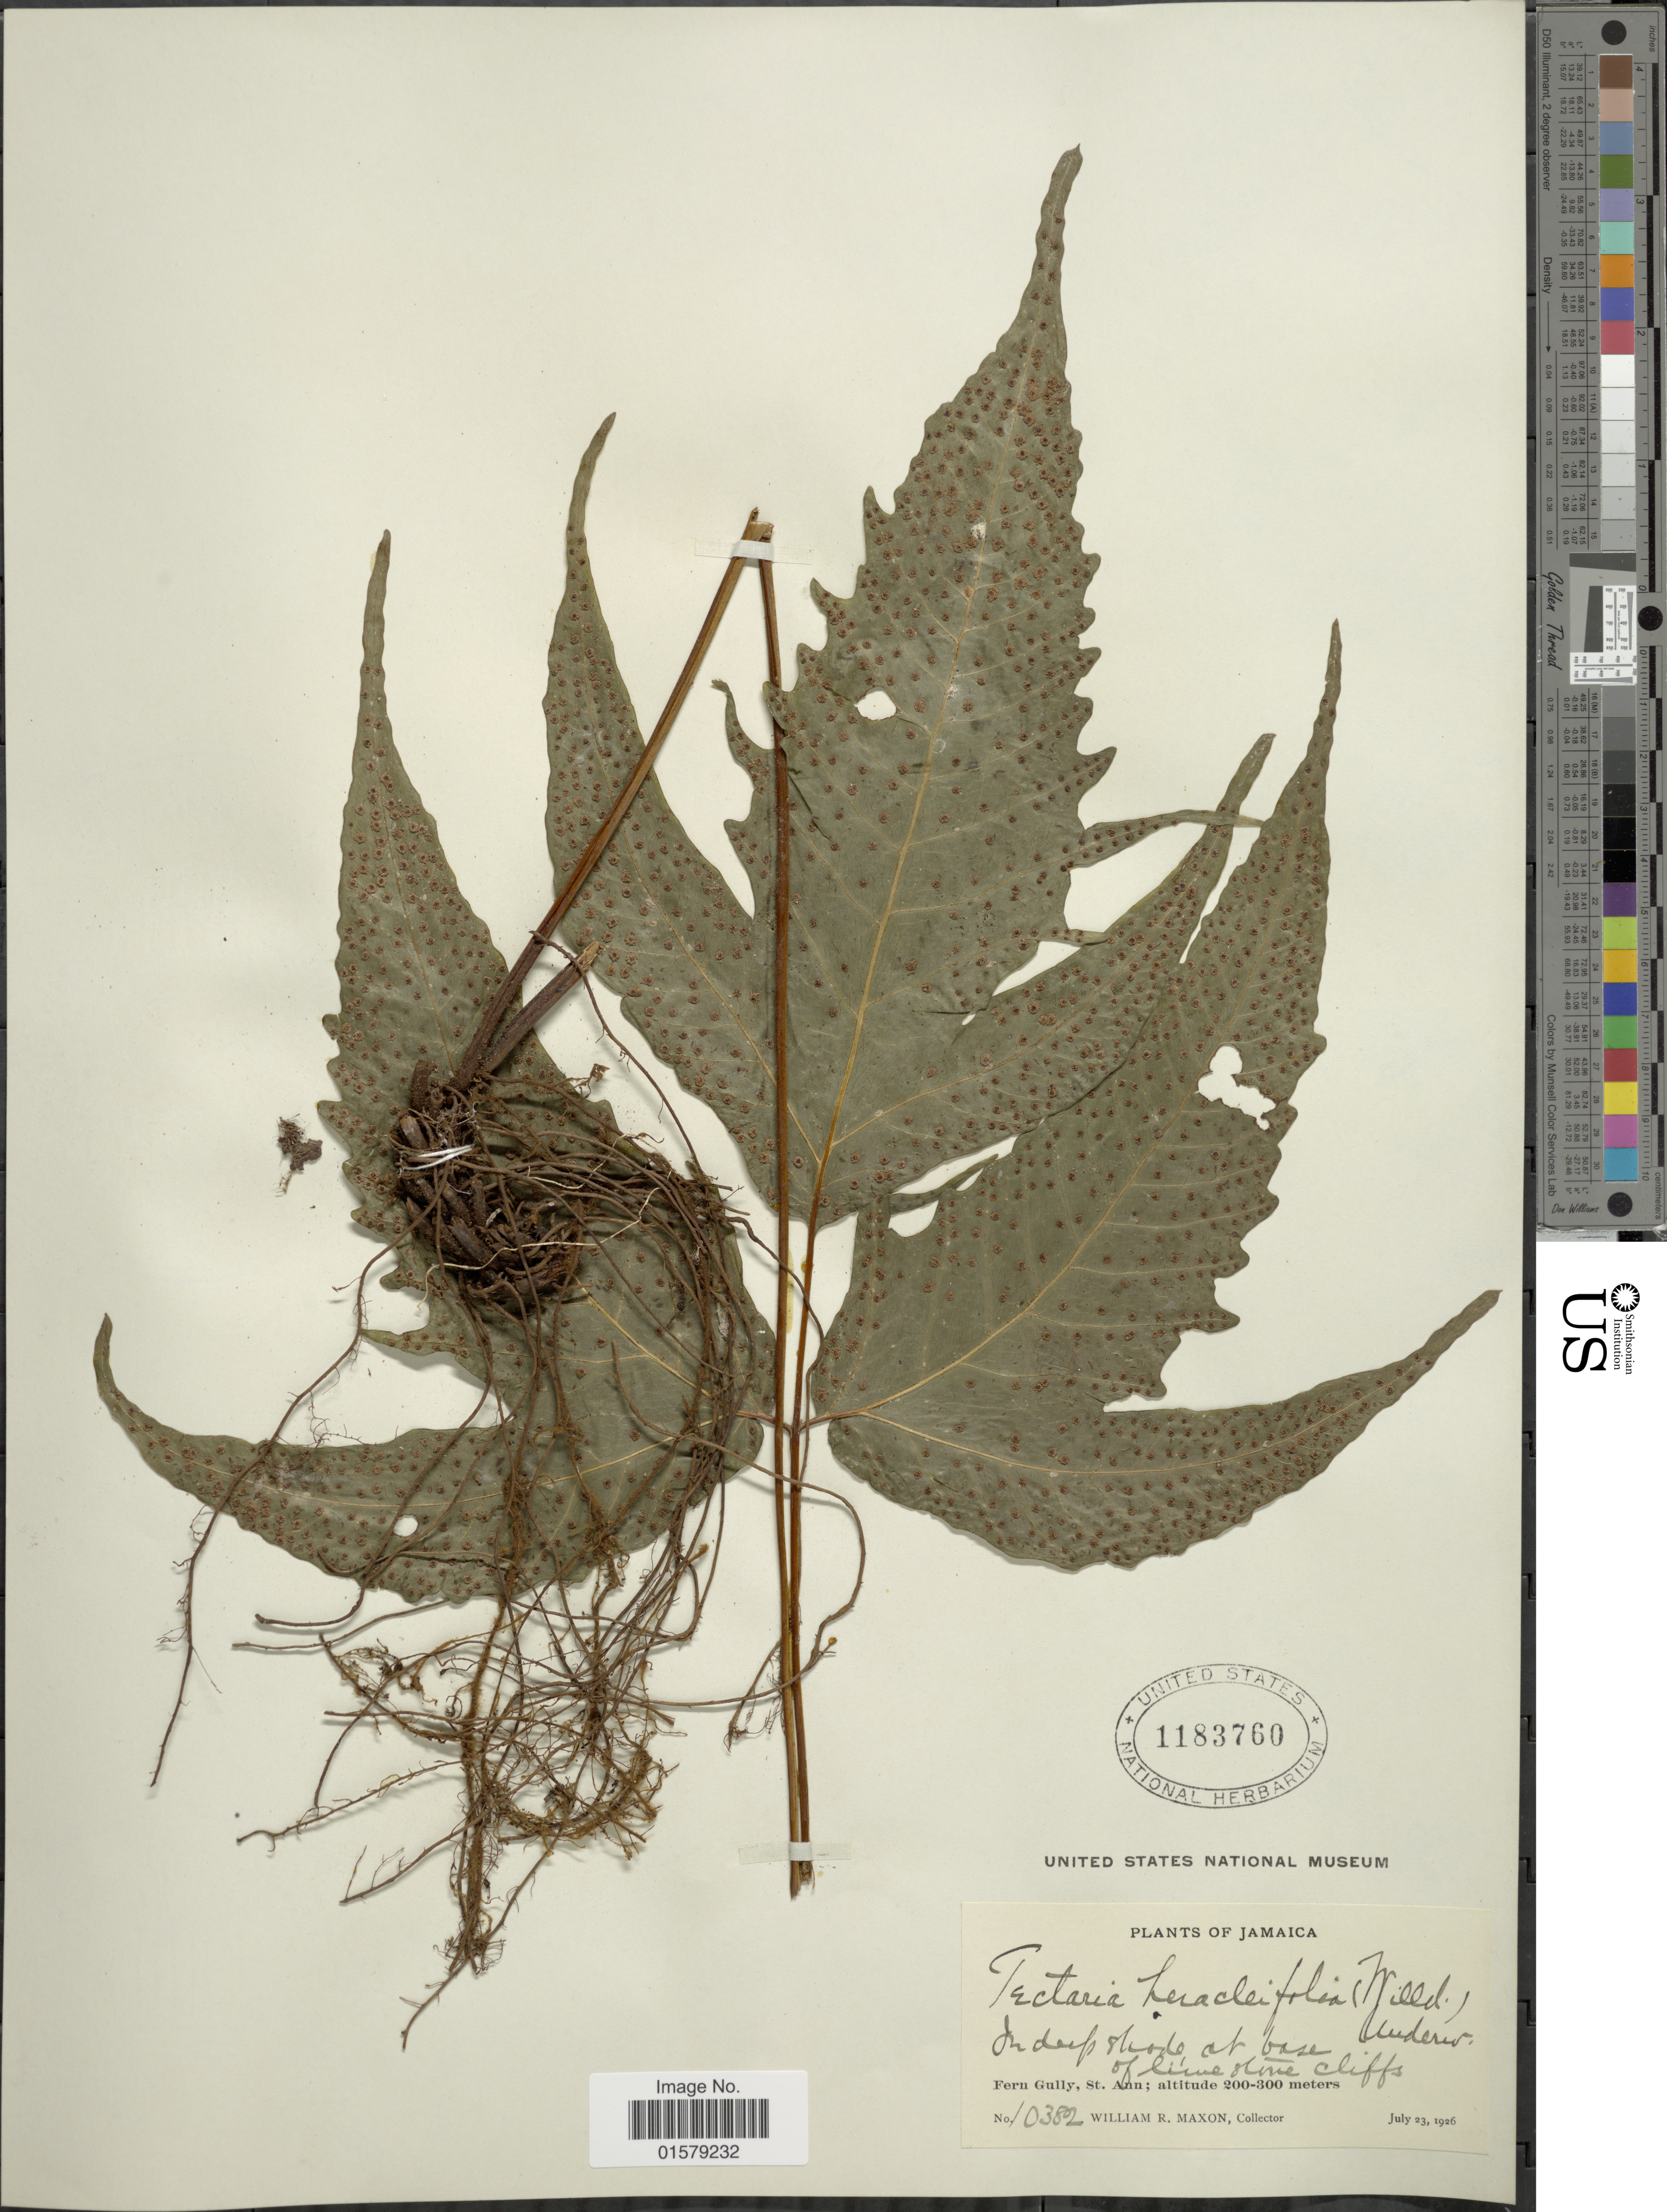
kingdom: Plantae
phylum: Tracheophyta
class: Polypodiopsida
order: Polypodiales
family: Tectariaceae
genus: Tectaria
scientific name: Tectaria heracleifolia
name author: (Willd.) Underw.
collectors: W. R. Maxon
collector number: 10382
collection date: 1926-07-23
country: Jamaica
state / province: Saint Ann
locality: In deep shade at base of lime stone cliffs, fern gully, St. Ann.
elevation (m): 200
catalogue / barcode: US 1183760